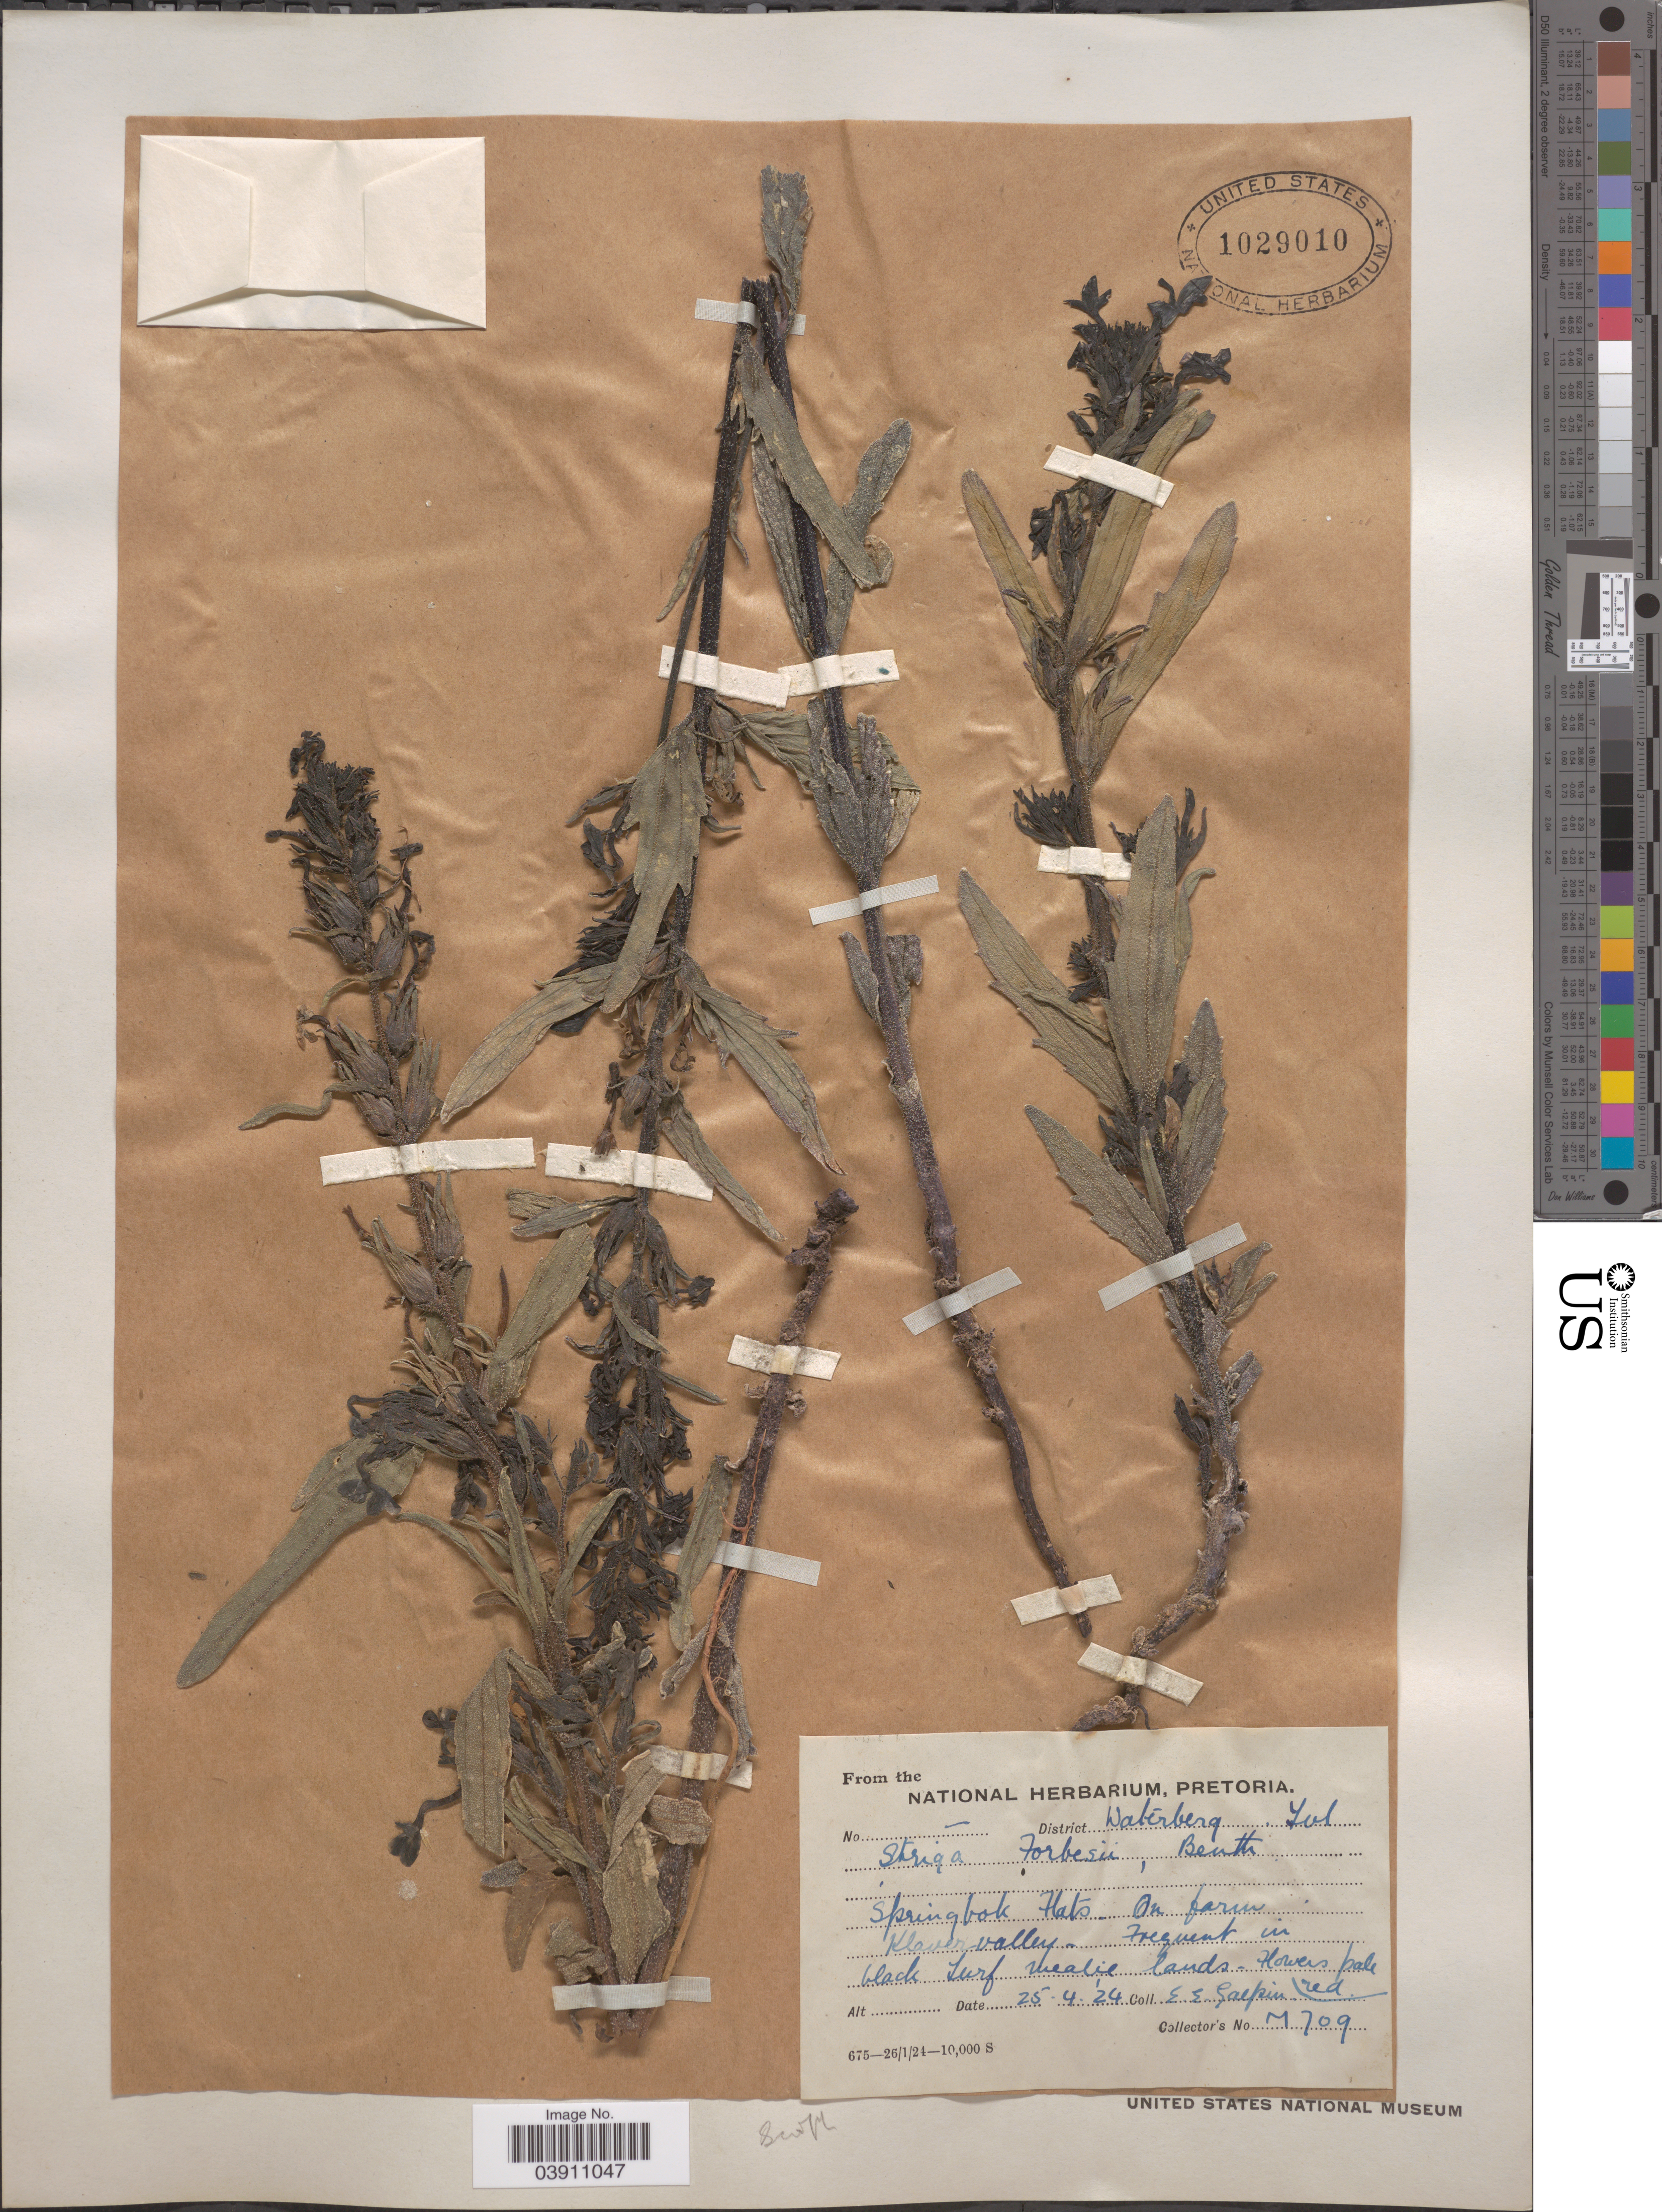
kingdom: Plantae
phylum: Tracheophyta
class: Magnoliopsida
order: Lamiales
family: Orobanchaceae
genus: Striga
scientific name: Striga forbesii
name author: Benth.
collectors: E. Galpin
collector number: M709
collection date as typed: Transcribed d/m/y: 25/4/24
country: South Africa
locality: District Waterberg Tvl. Springbok Flats. On farm Klaver valley.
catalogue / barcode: US 1029010